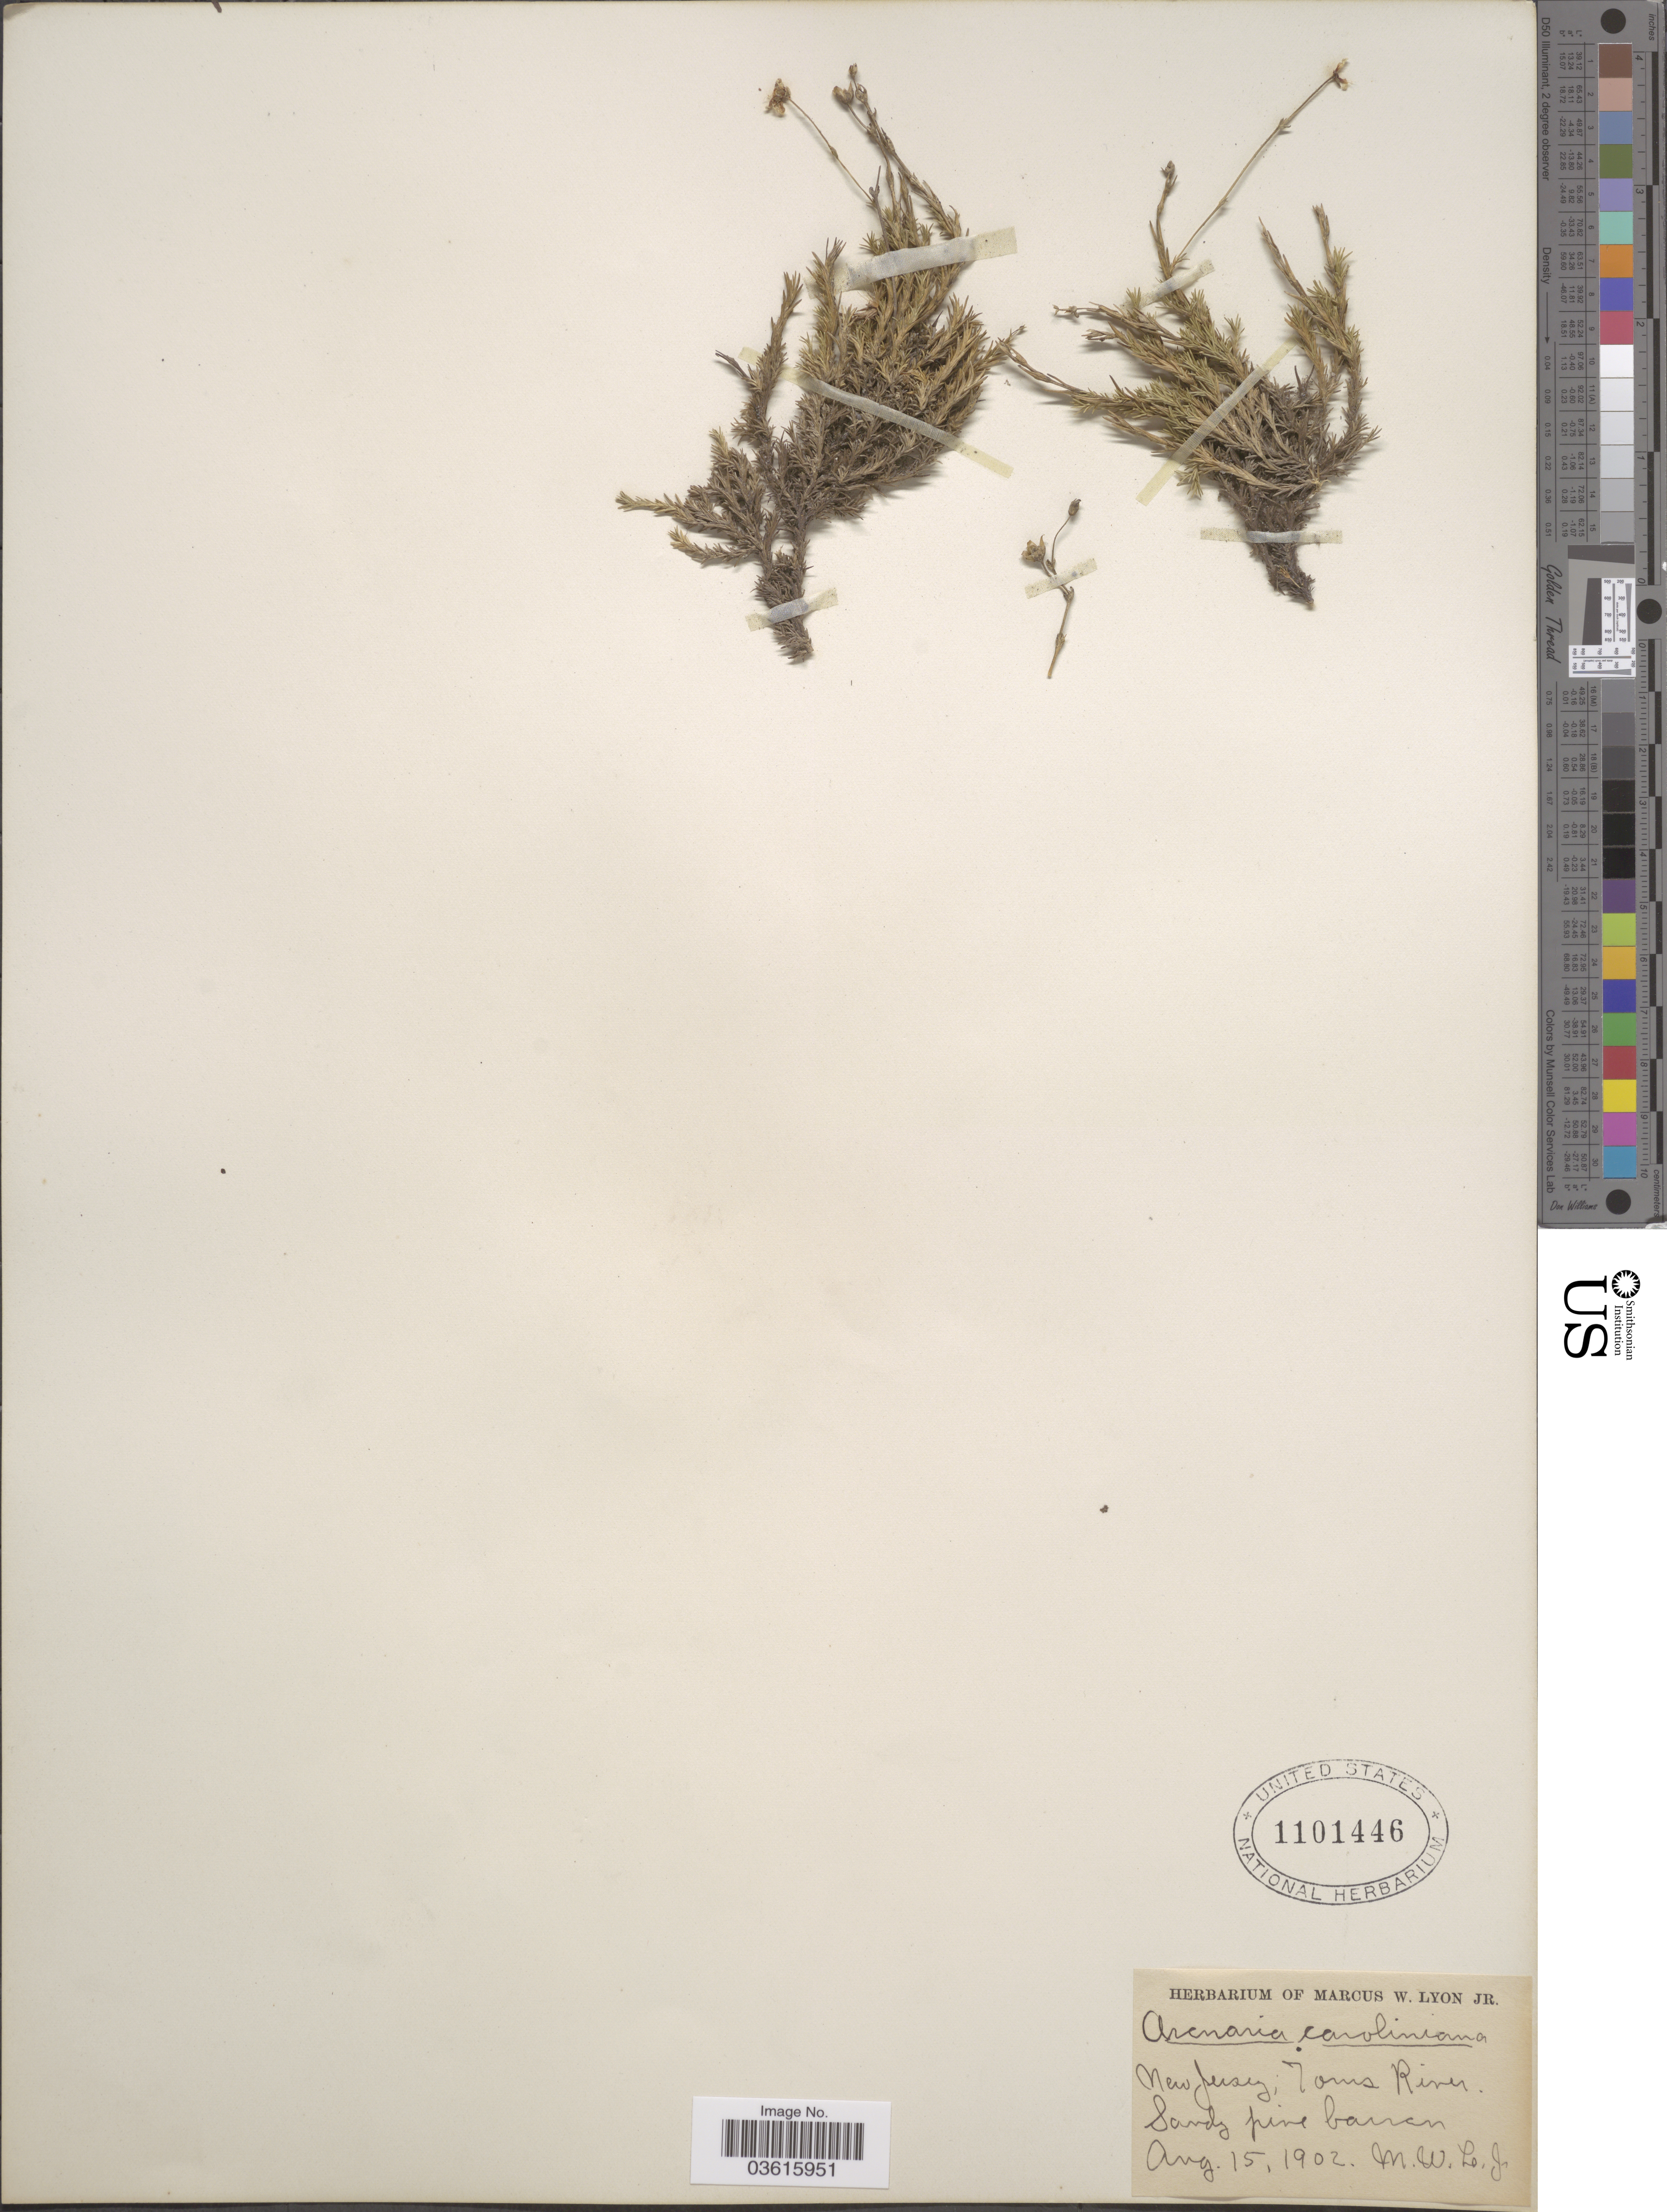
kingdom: Plantae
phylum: Tracheophyta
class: Magnoliopsida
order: Caryophyllales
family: Caryophyllaceae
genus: Minuartia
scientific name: Minuartia caroliniana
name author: (Walter) Mattf.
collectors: M. W. Lyon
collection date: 1902-08-15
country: United States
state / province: New Jersey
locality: Toms River.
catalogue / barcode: US 1101446